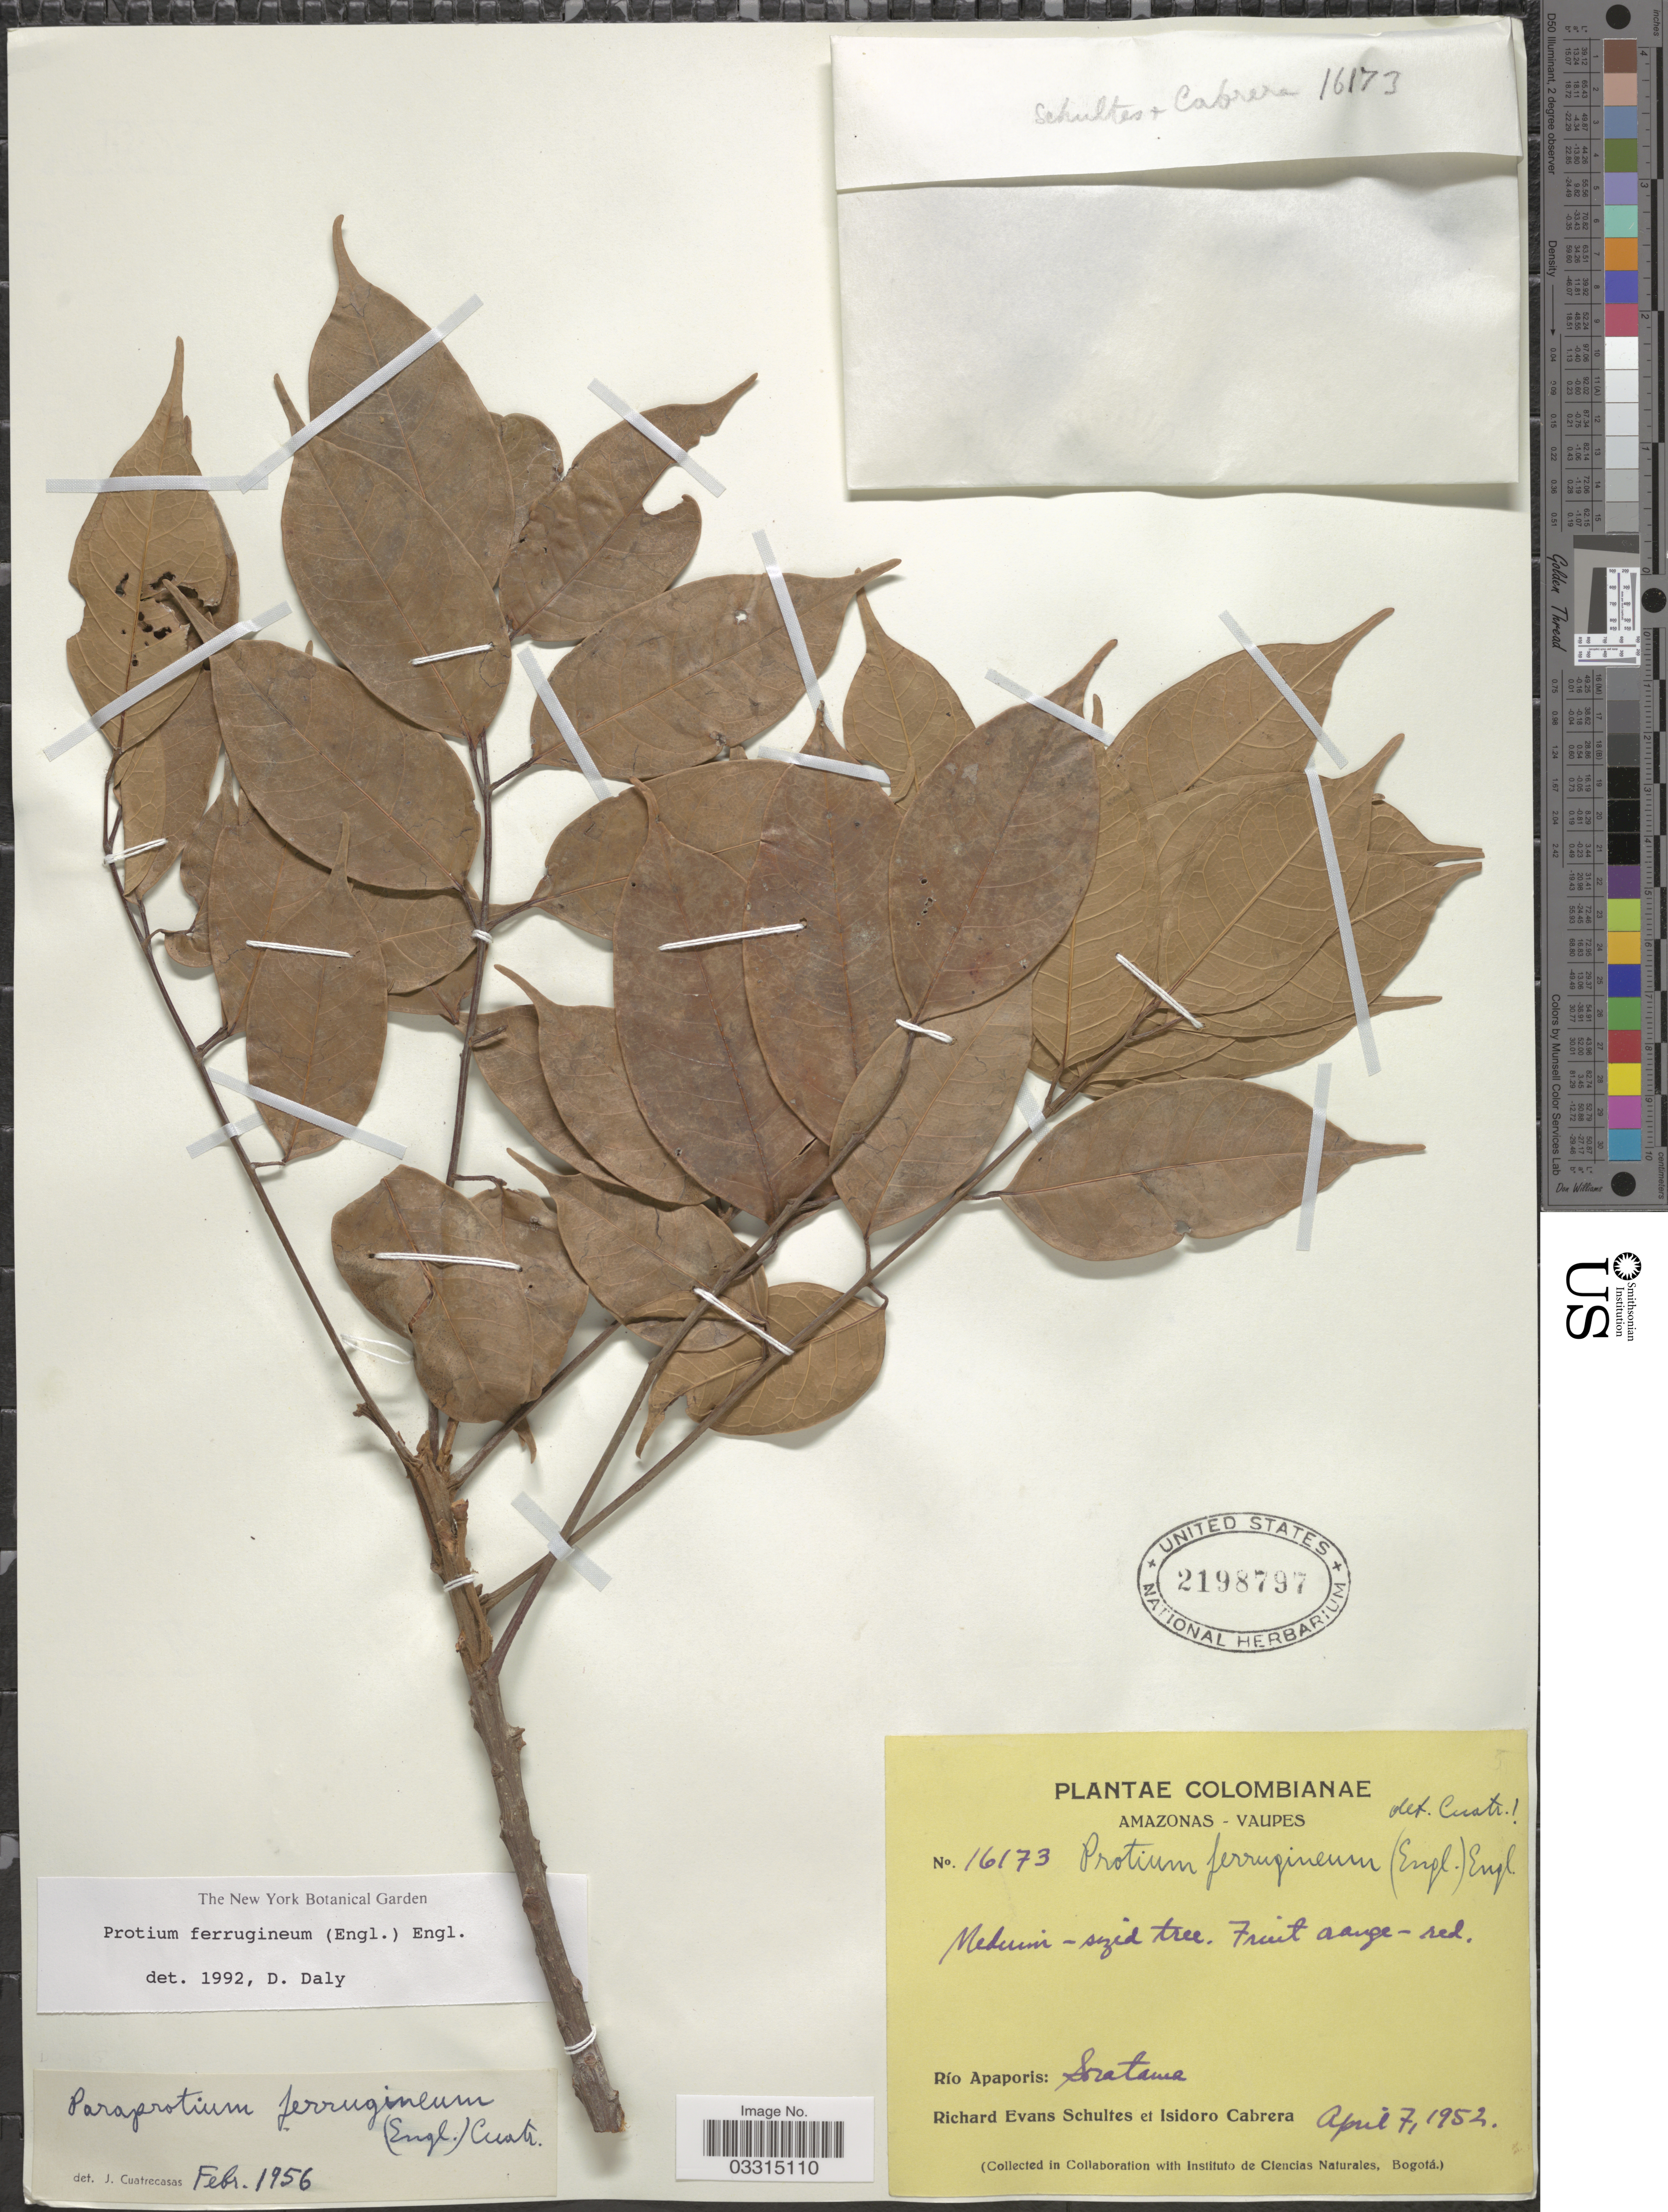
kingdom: Plantae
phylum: Tracheophyta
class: Magnoliopsida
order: Sapindales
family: Burseraceae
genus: Protium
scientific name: Protium ferrugineum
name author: (Engl.) Engl.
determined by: Daly, Douglas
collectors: R. E. Schultes & I. Cabrera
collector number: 16173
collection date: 1952-04-07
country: Colombia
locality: Amazonas - Vaupes. Río Apaporis: Soratama.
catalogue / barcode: US 2198797